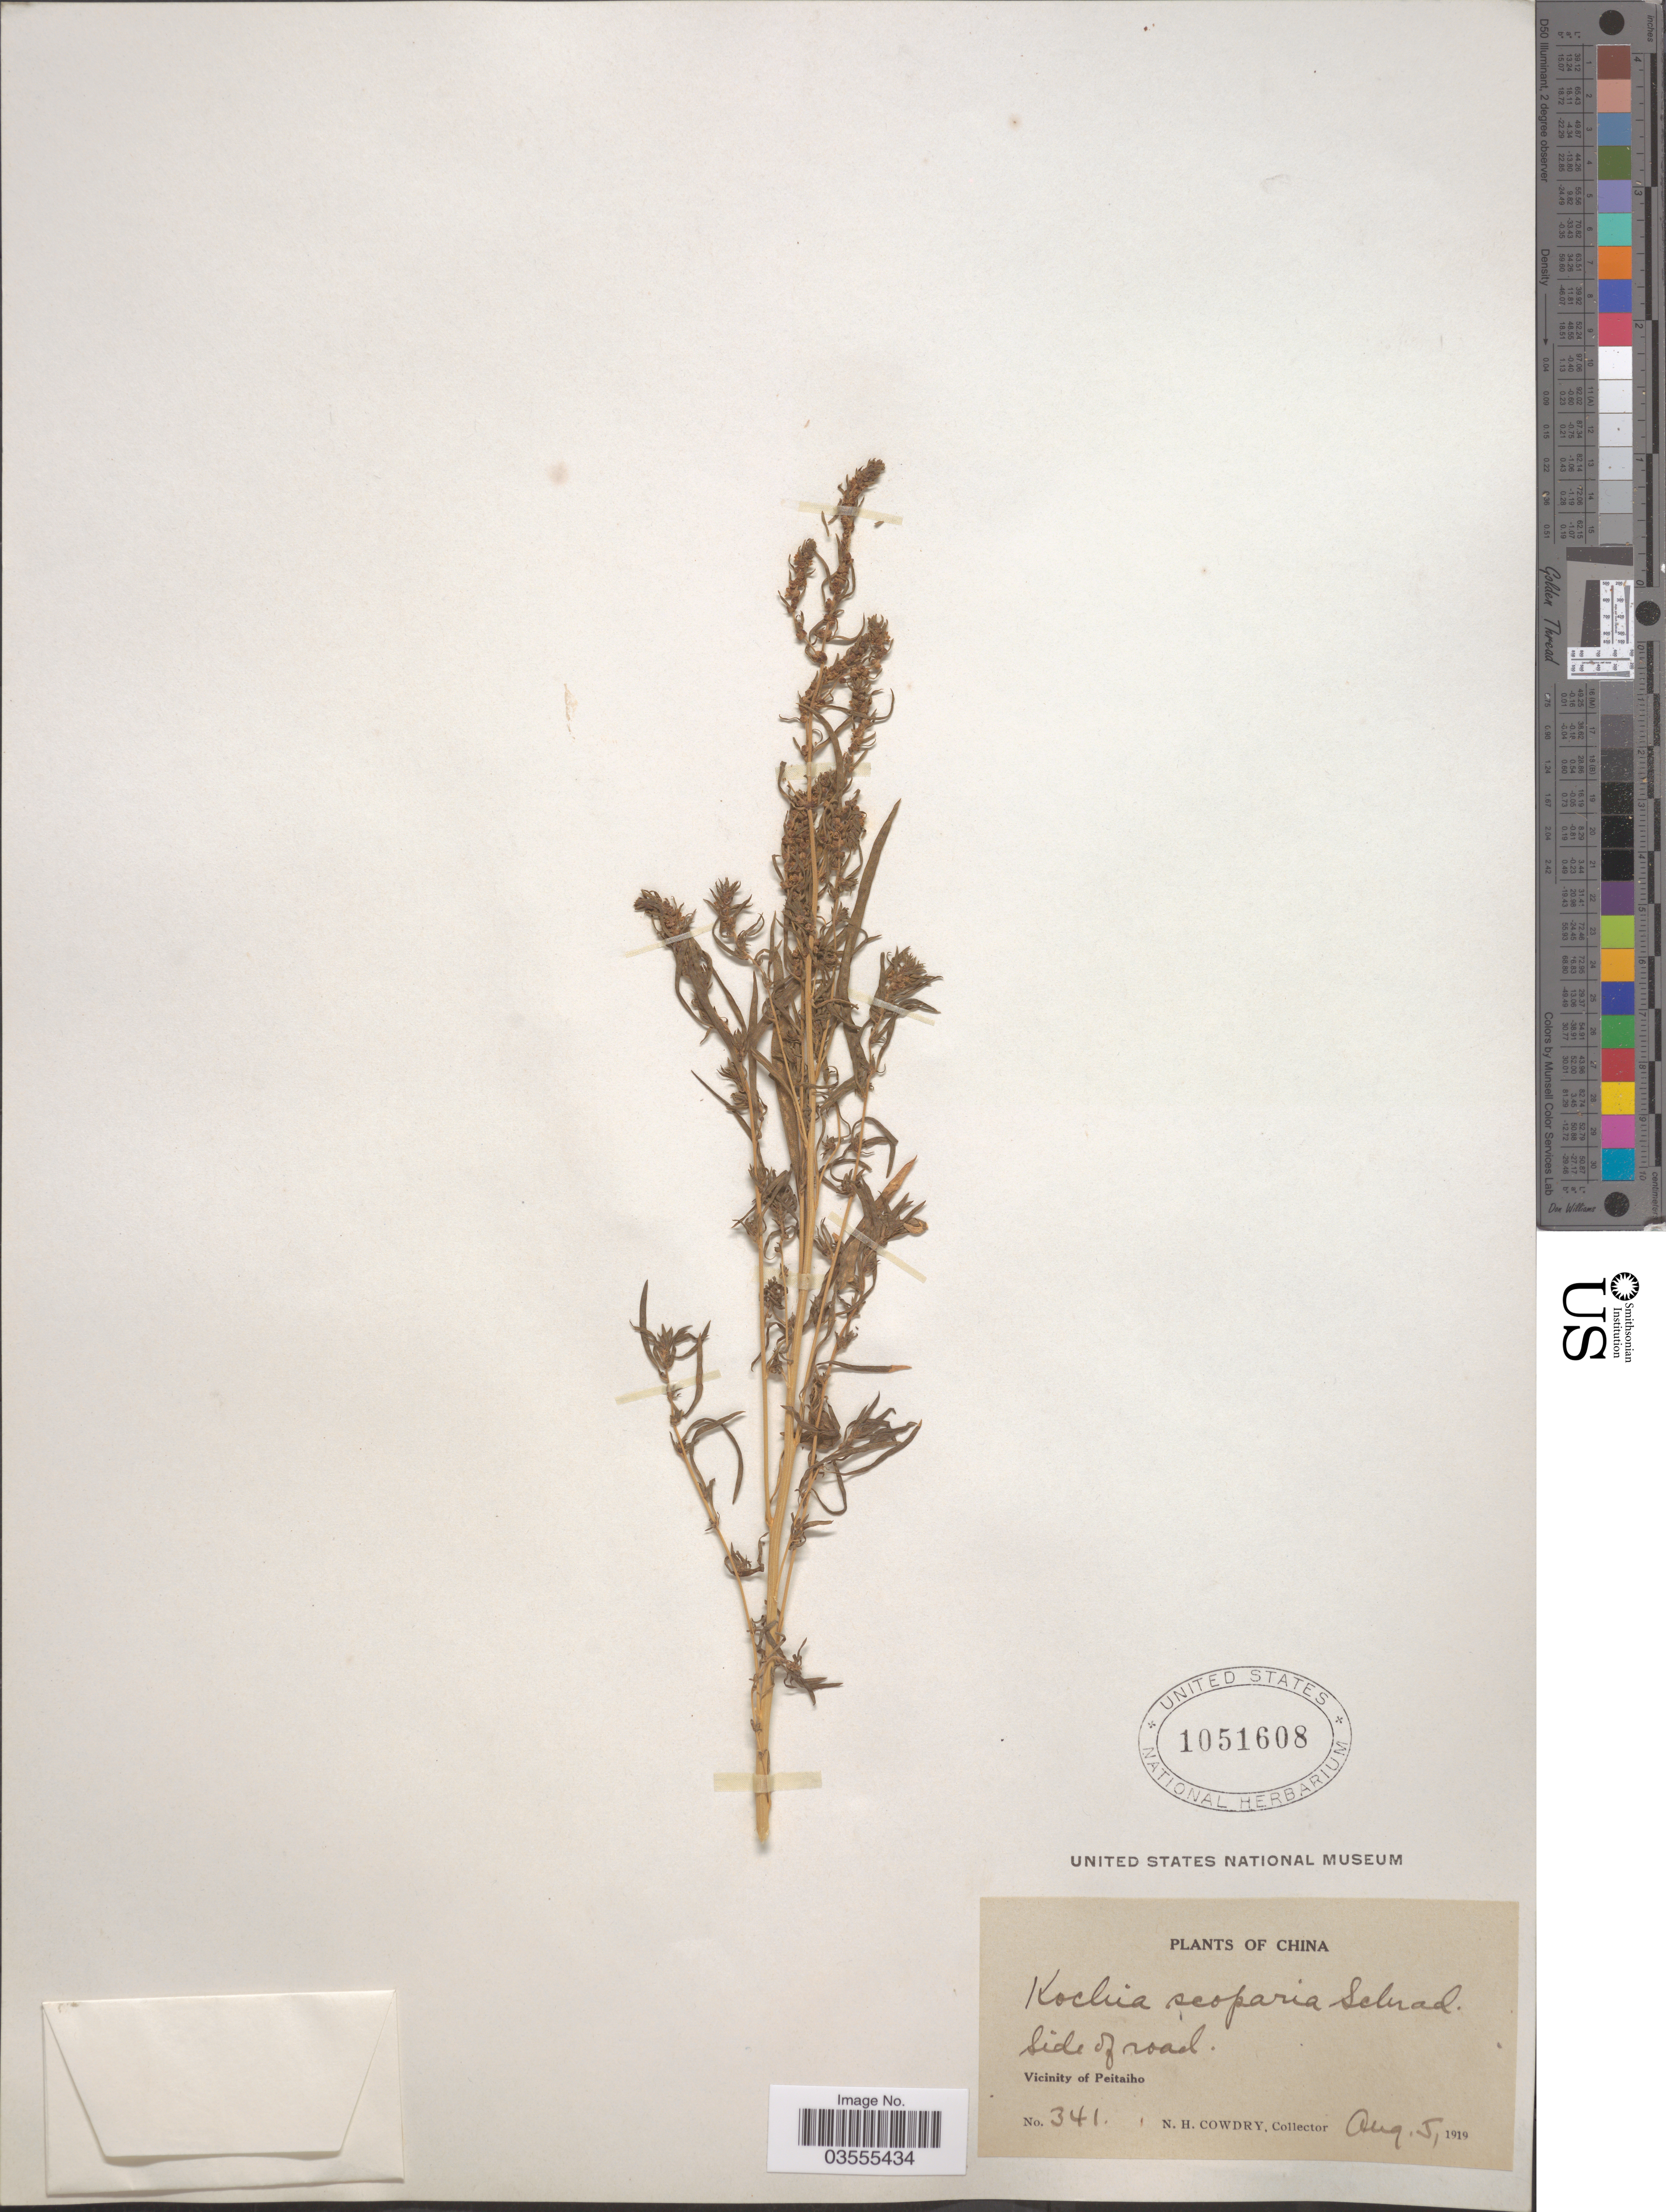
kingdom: Plantae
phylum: Tracheophyta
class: Magnoliopsida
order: Caryophyllales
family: Amaranthaceae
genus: Bassia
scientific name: Bassia scoparia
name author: (L.) Voss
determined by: U.S. National Herbarium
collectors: N. H. Cowdry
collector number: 341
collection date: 1919-08-05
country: China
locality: Side of road. Vicinity of Peitaiho.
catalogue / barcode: US 1051608